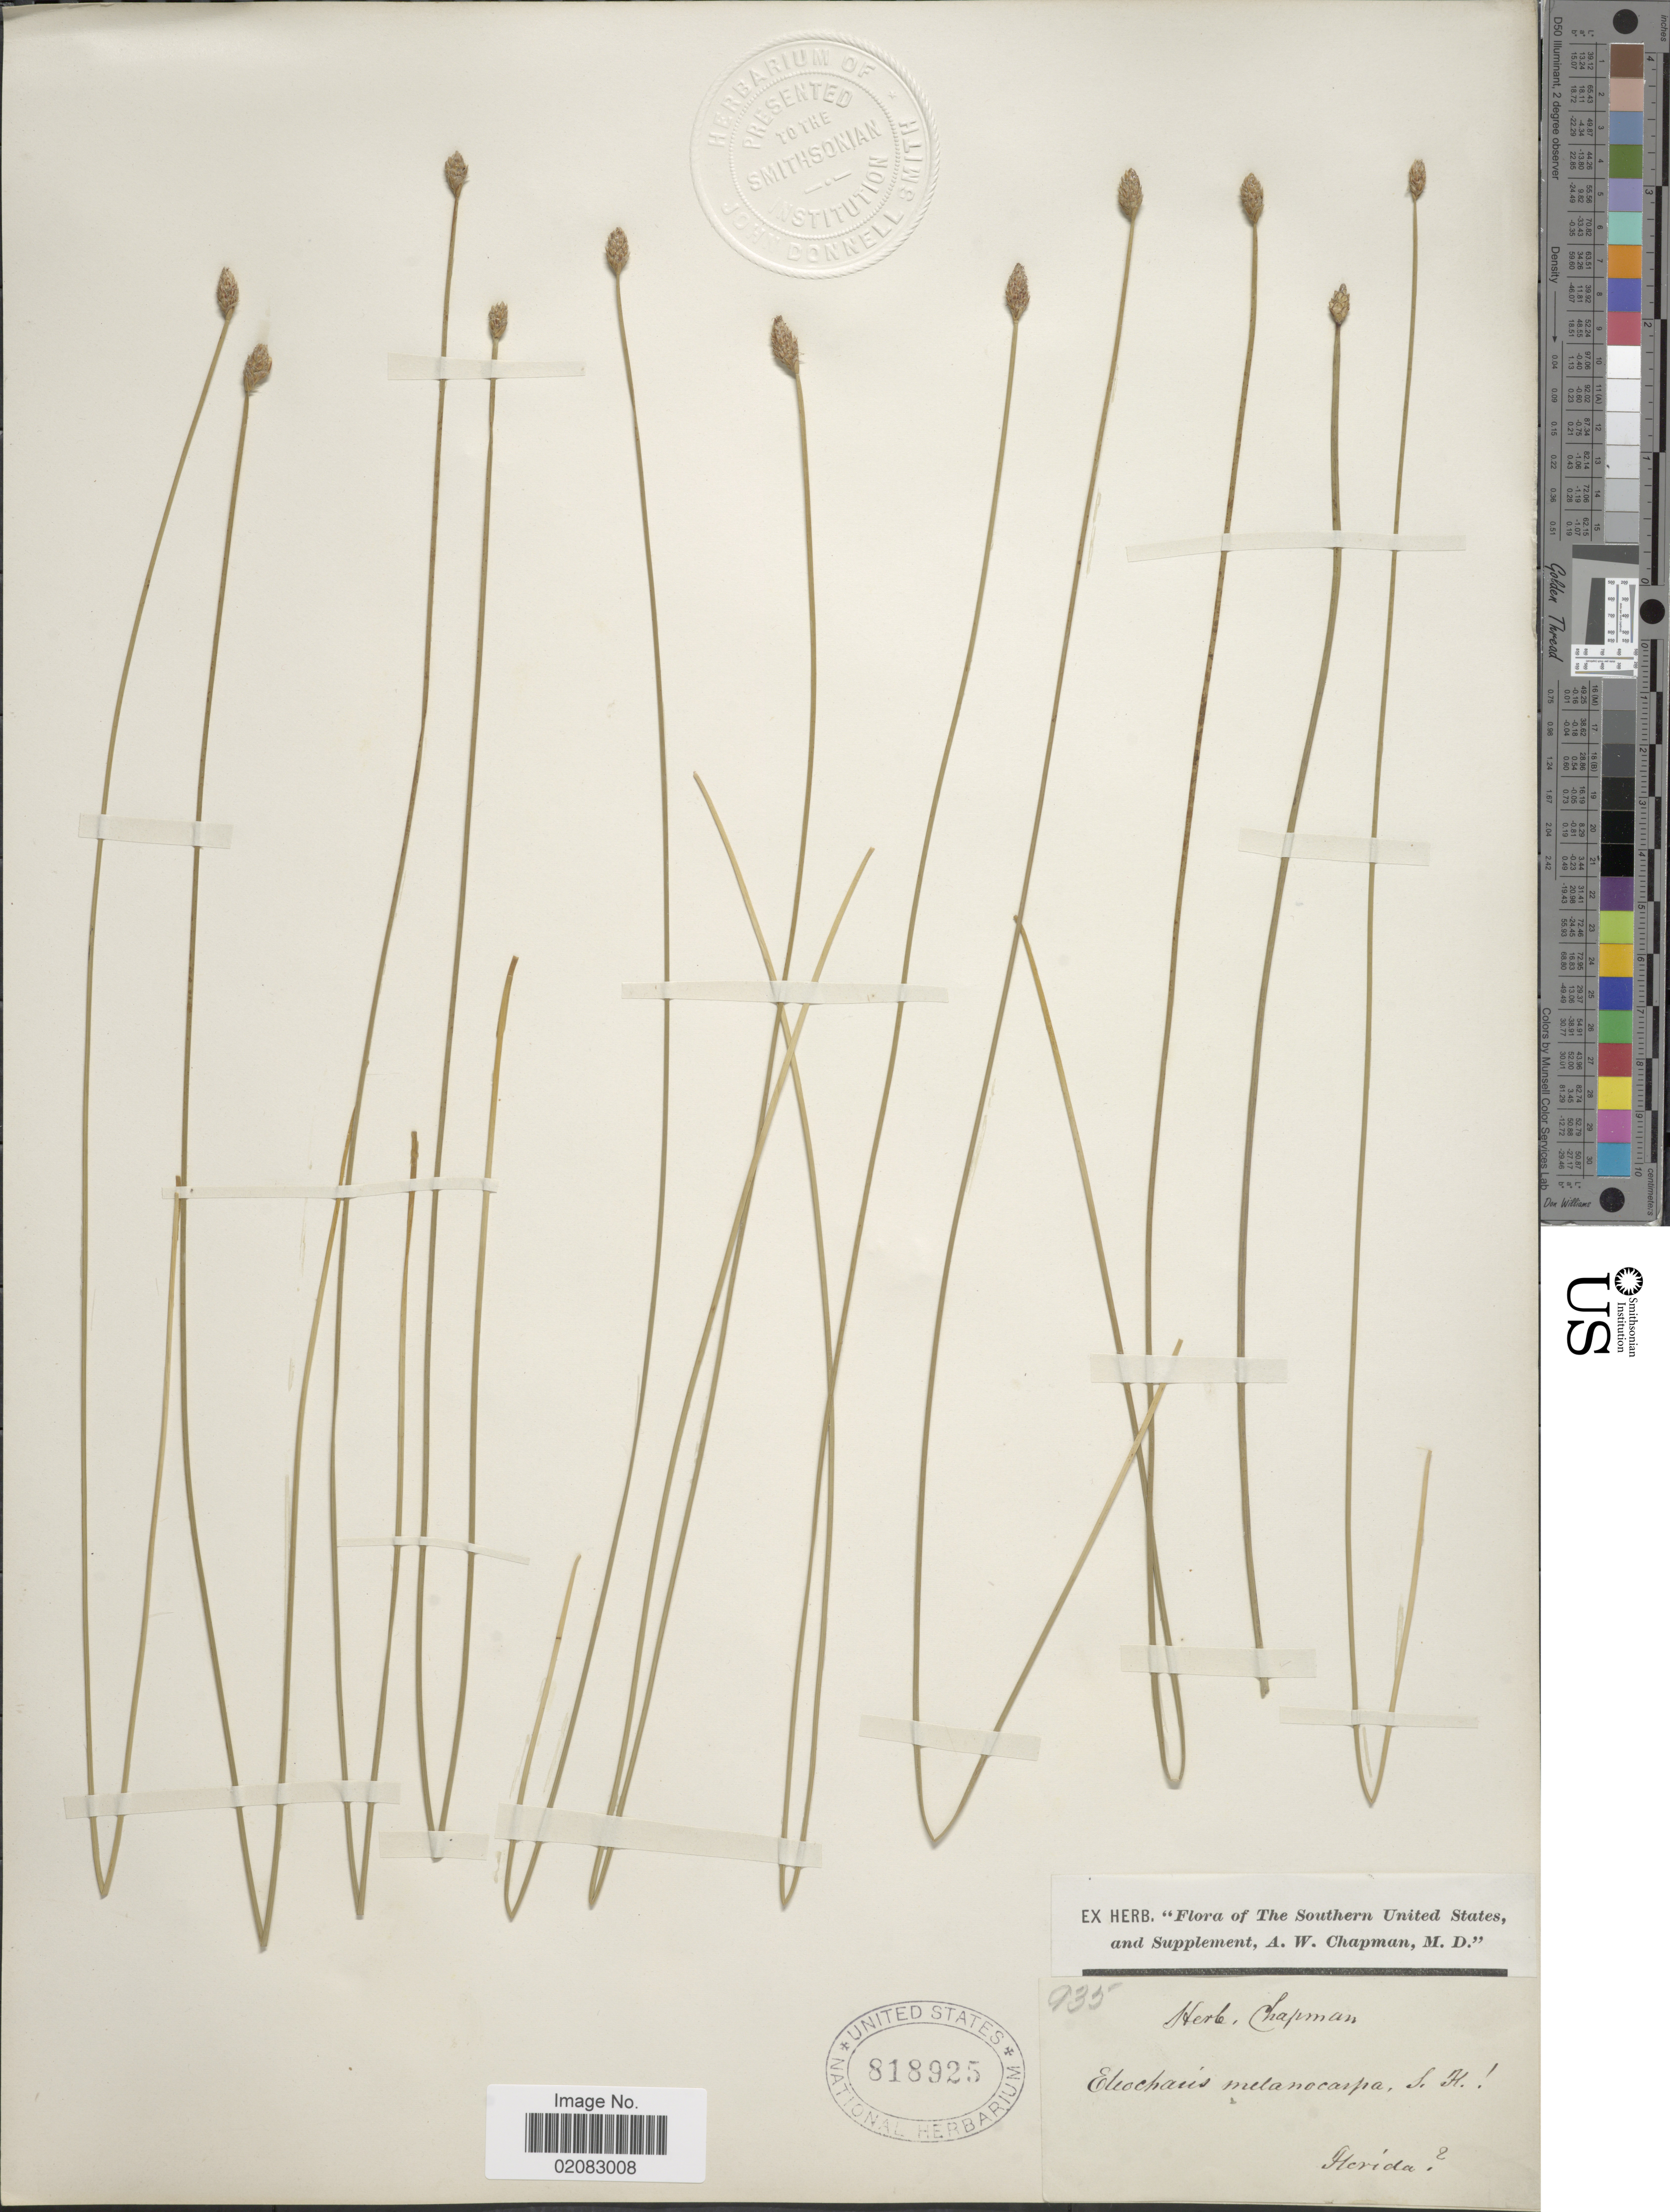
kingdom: Plantae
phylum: Tracheophyta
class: Liliopsida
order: Poales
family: Cyperaceae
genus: Eleocharis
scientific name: Eleocharis melanocarpa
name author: Torr.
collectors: ex herb. Chapman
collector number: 935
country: United States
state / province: Florida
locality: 'The Southern United States, and Supplement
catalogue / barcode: US 818925